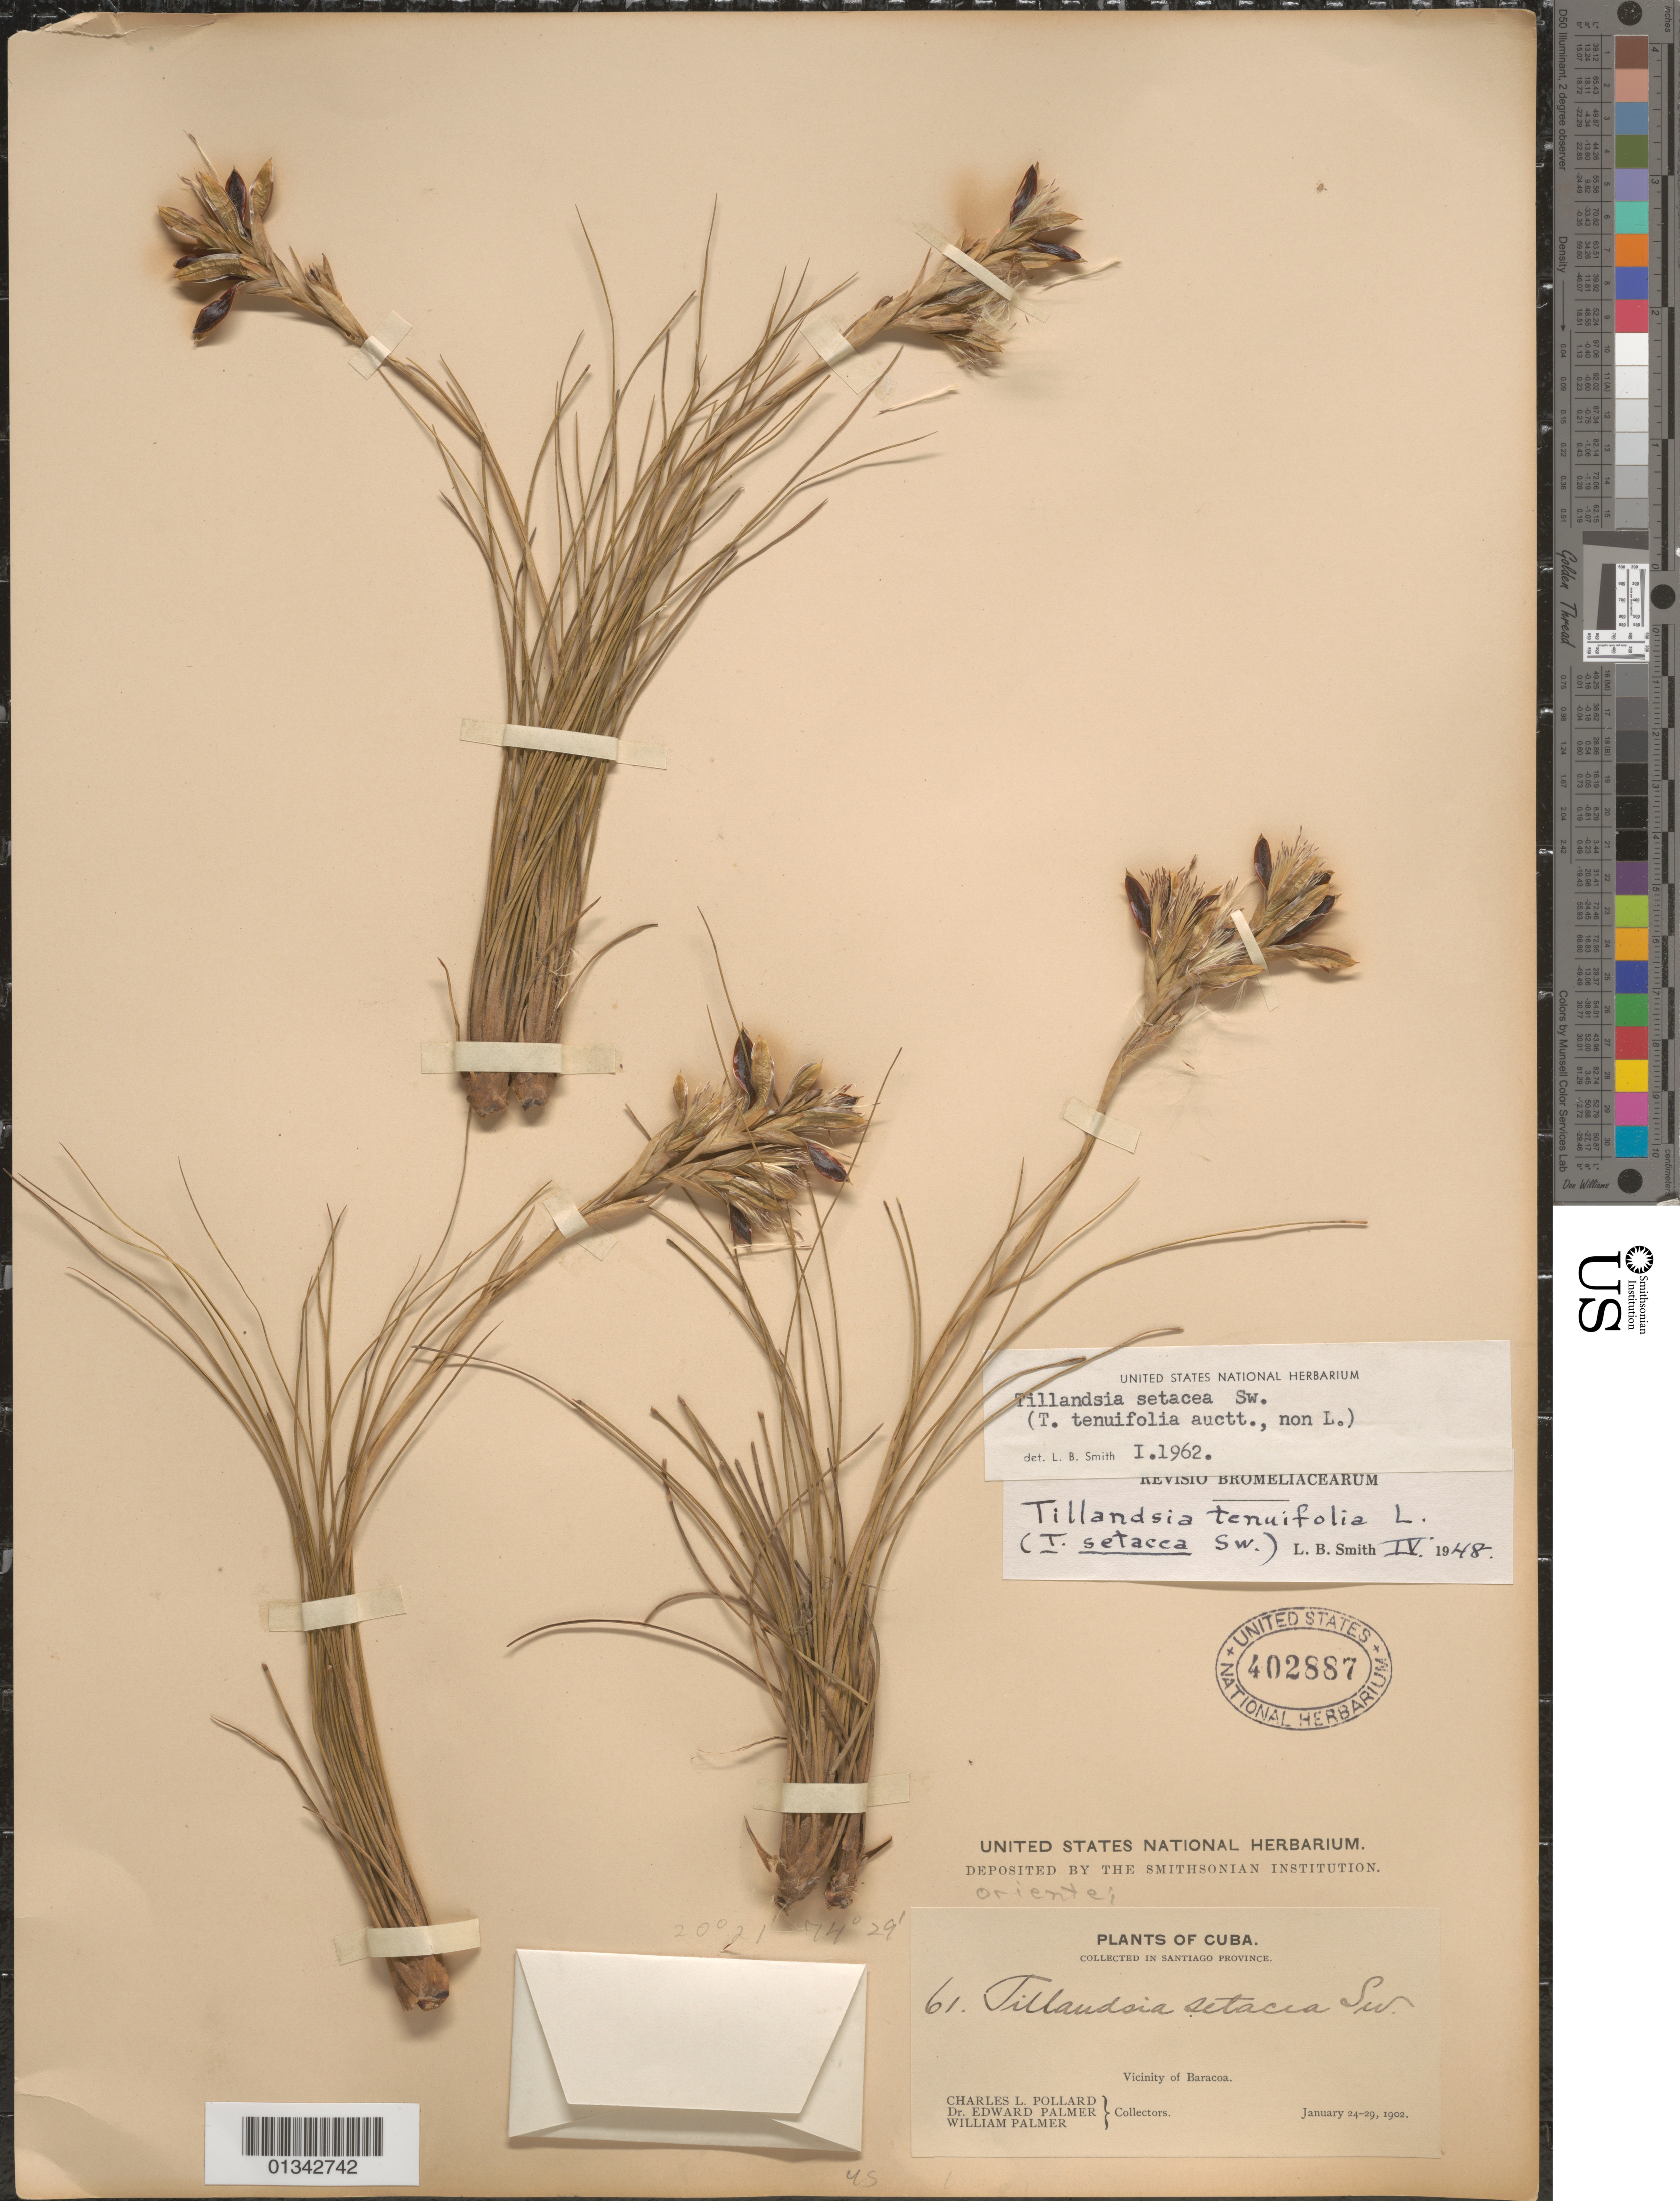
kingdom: Plantae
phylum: Tracheophyta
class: Liliopsida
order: Poales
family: Bromeliaceae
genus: Tillandsia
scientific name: Tillandsia setacea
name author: Sw.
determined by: Smith, Lyman B., (US), NMNH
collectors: C. L. Pollard, E. Palmer & W. Palmer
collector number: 61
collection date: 1902-01-24/1902-01-29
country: Cuba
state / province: Guantánamo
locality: Santiago Province [Guantánamo ], Baracoa vicinity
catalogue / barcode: US 402887